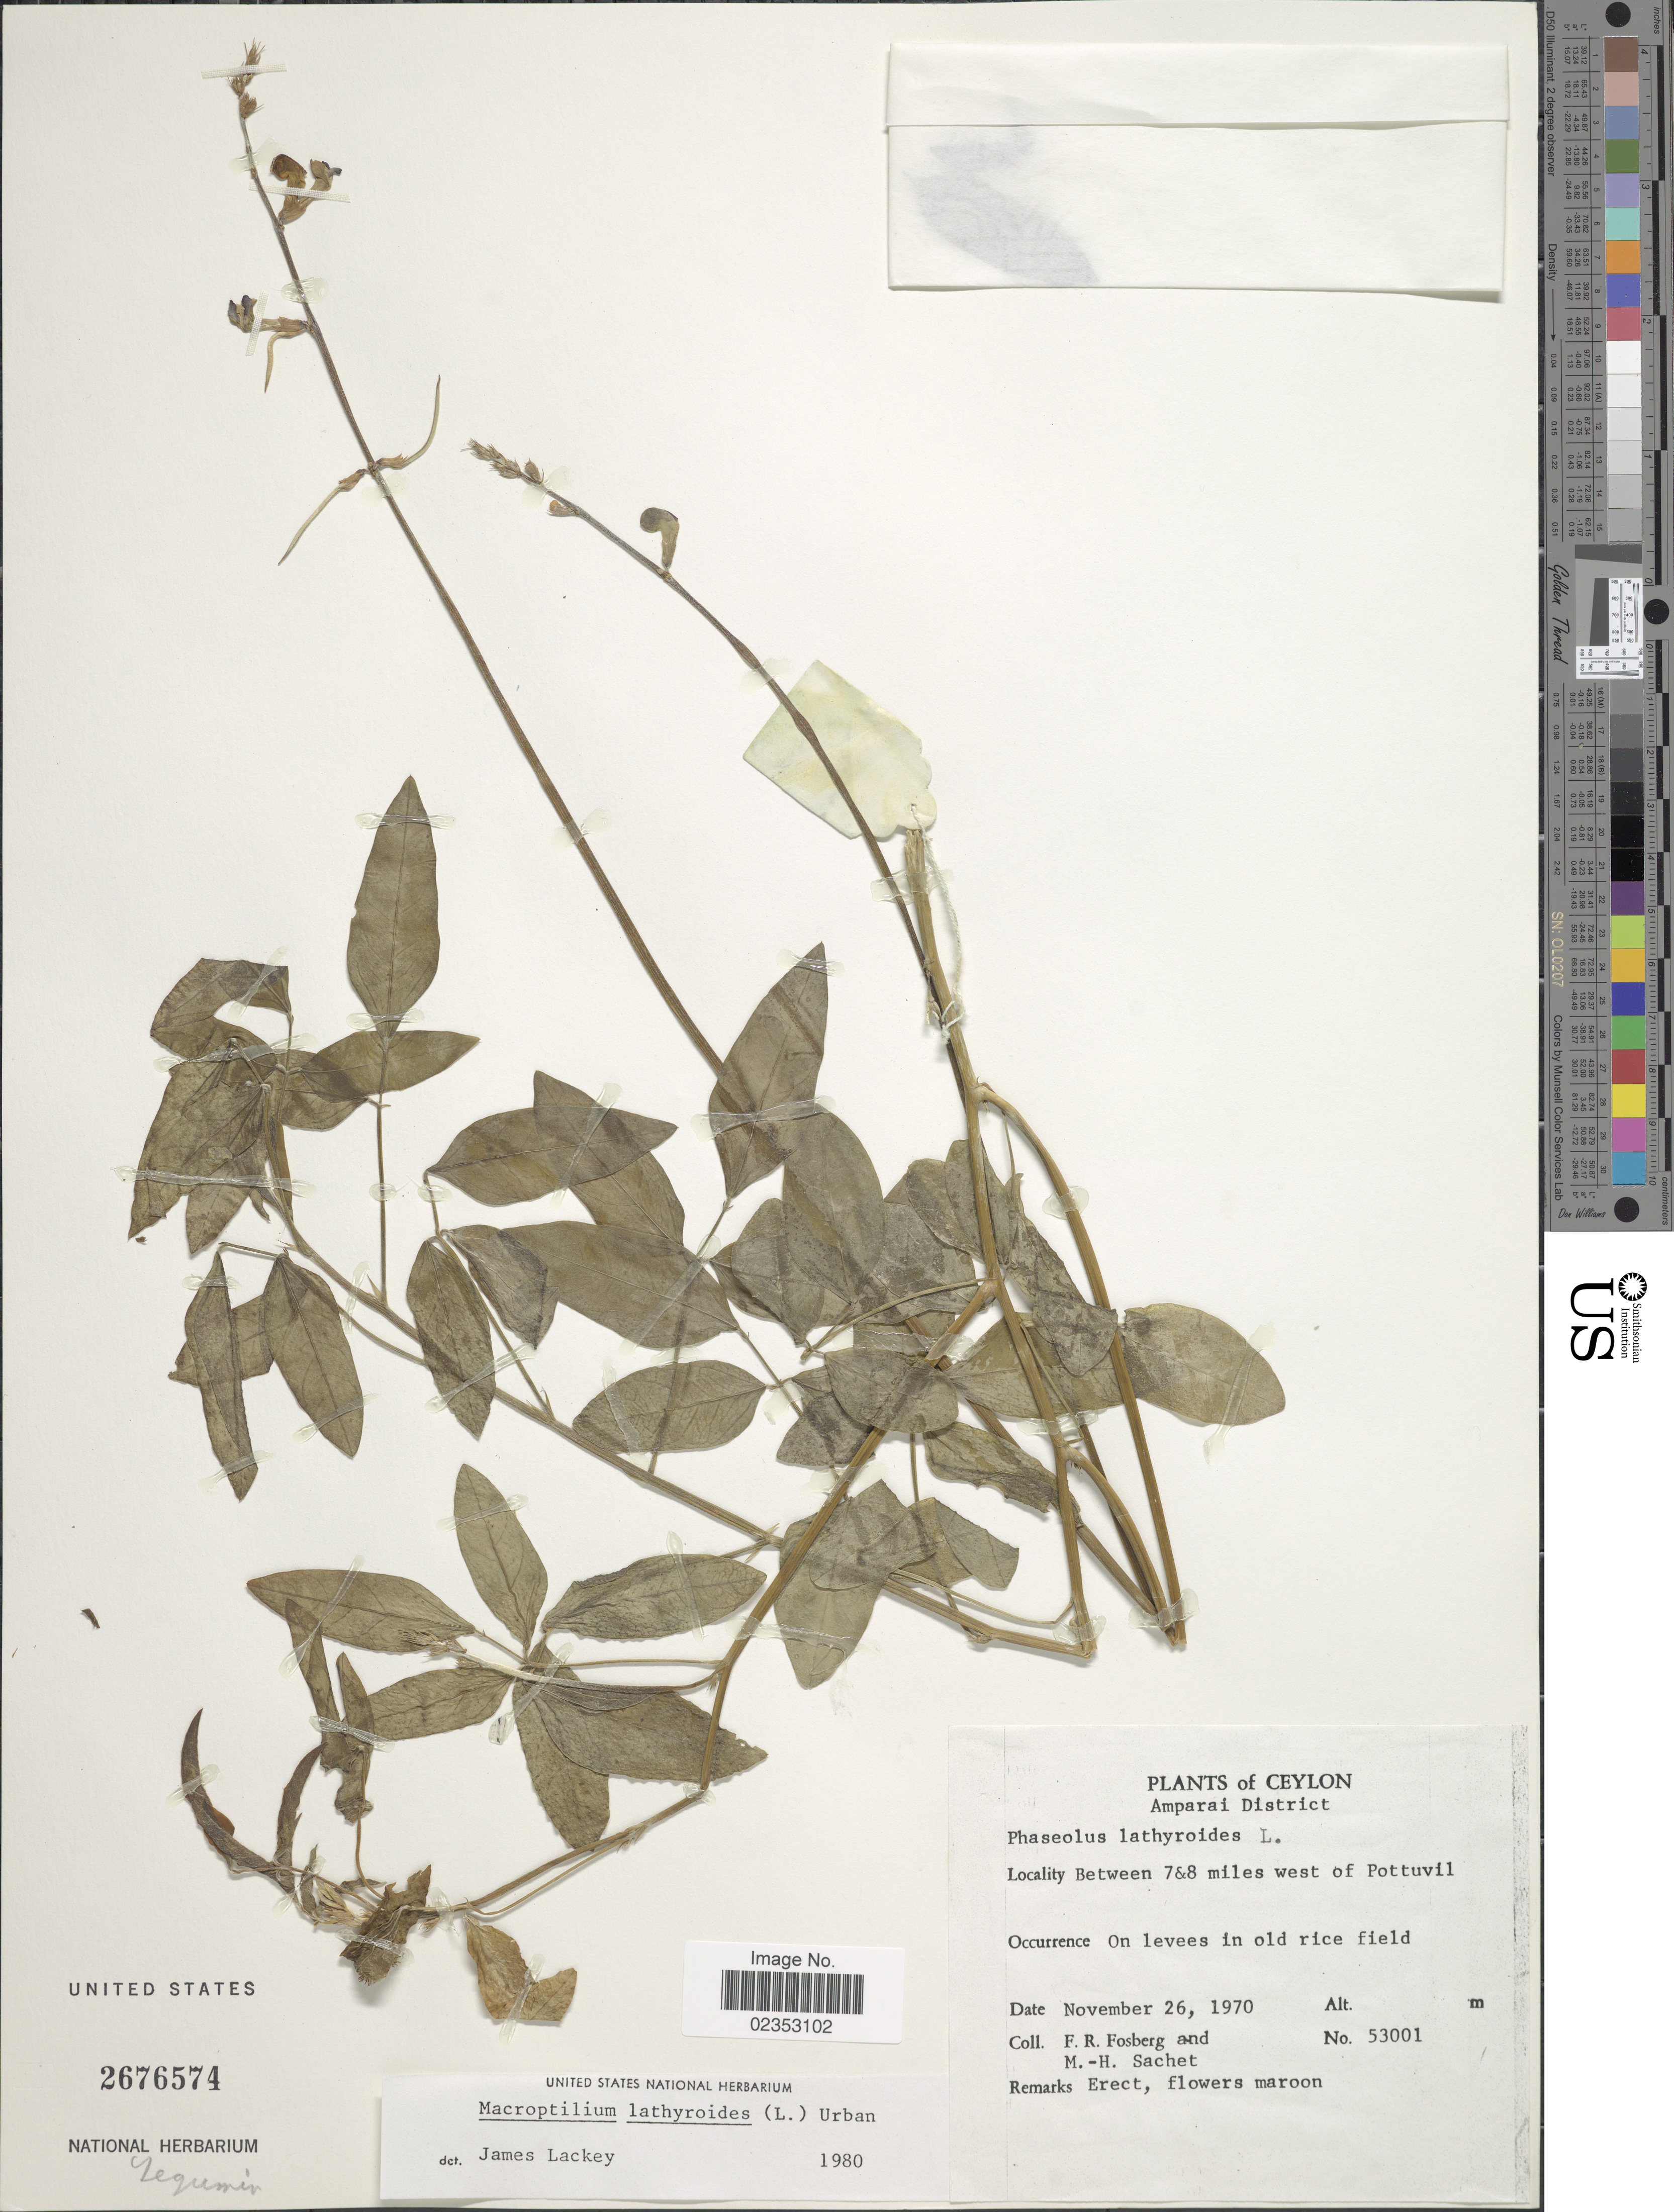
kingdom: Plantae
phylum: Tracheophyta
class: Magnoliopsida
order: Fabales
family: Fabaceae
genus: Macroptilium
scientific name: Macroptilium lathyroides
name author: (L.) Urb.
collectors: F. R. Fosberg & M.-H. Sachet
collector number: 53001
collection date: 1970-11-26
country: Sri Lanka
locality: Ceylon, Amparai District, Between 7&8 miles west of Pottuvil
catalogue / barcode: US 2676574